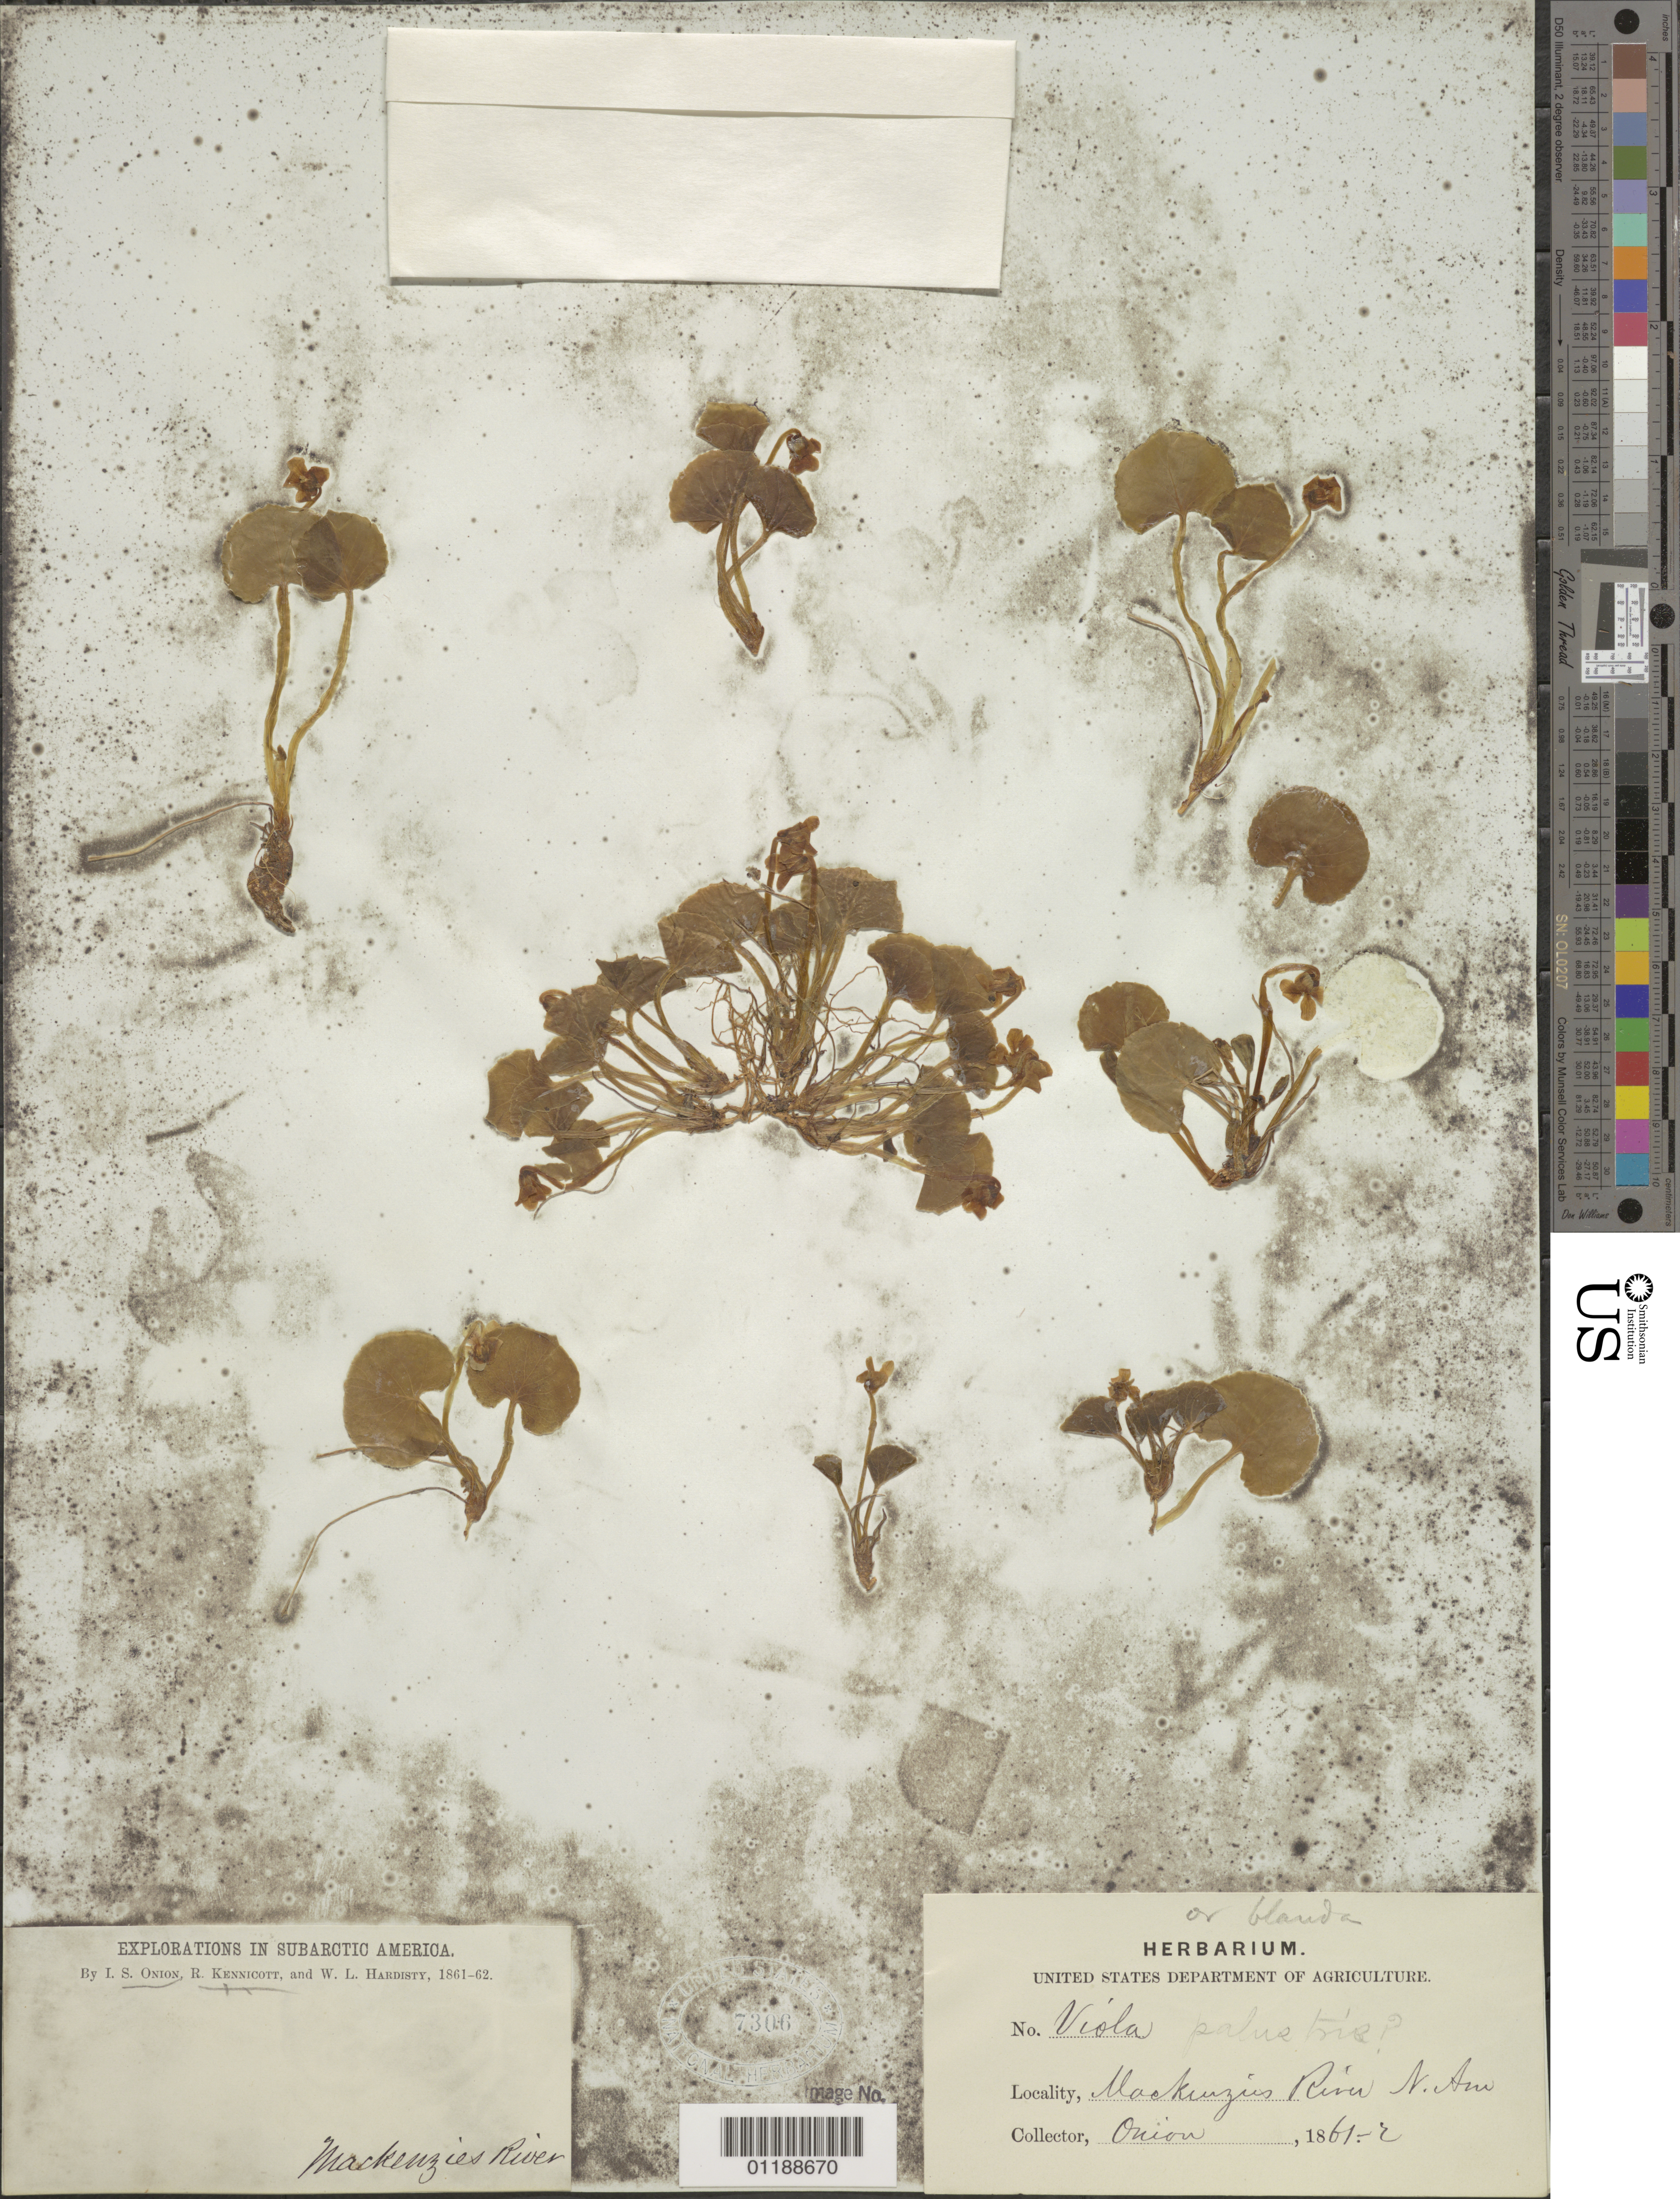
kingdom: Plantae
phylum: Tracheophyta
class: Magnoliopsida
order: Malpighiales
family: Violaceae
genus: Viola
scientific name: Viola palustris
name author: L.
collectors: I. Onion, R. Kennicott & W. Hardisty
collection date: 1861/1862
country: Canada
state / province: Northwest Territories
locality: Mackenzie River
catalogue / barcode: US 7306